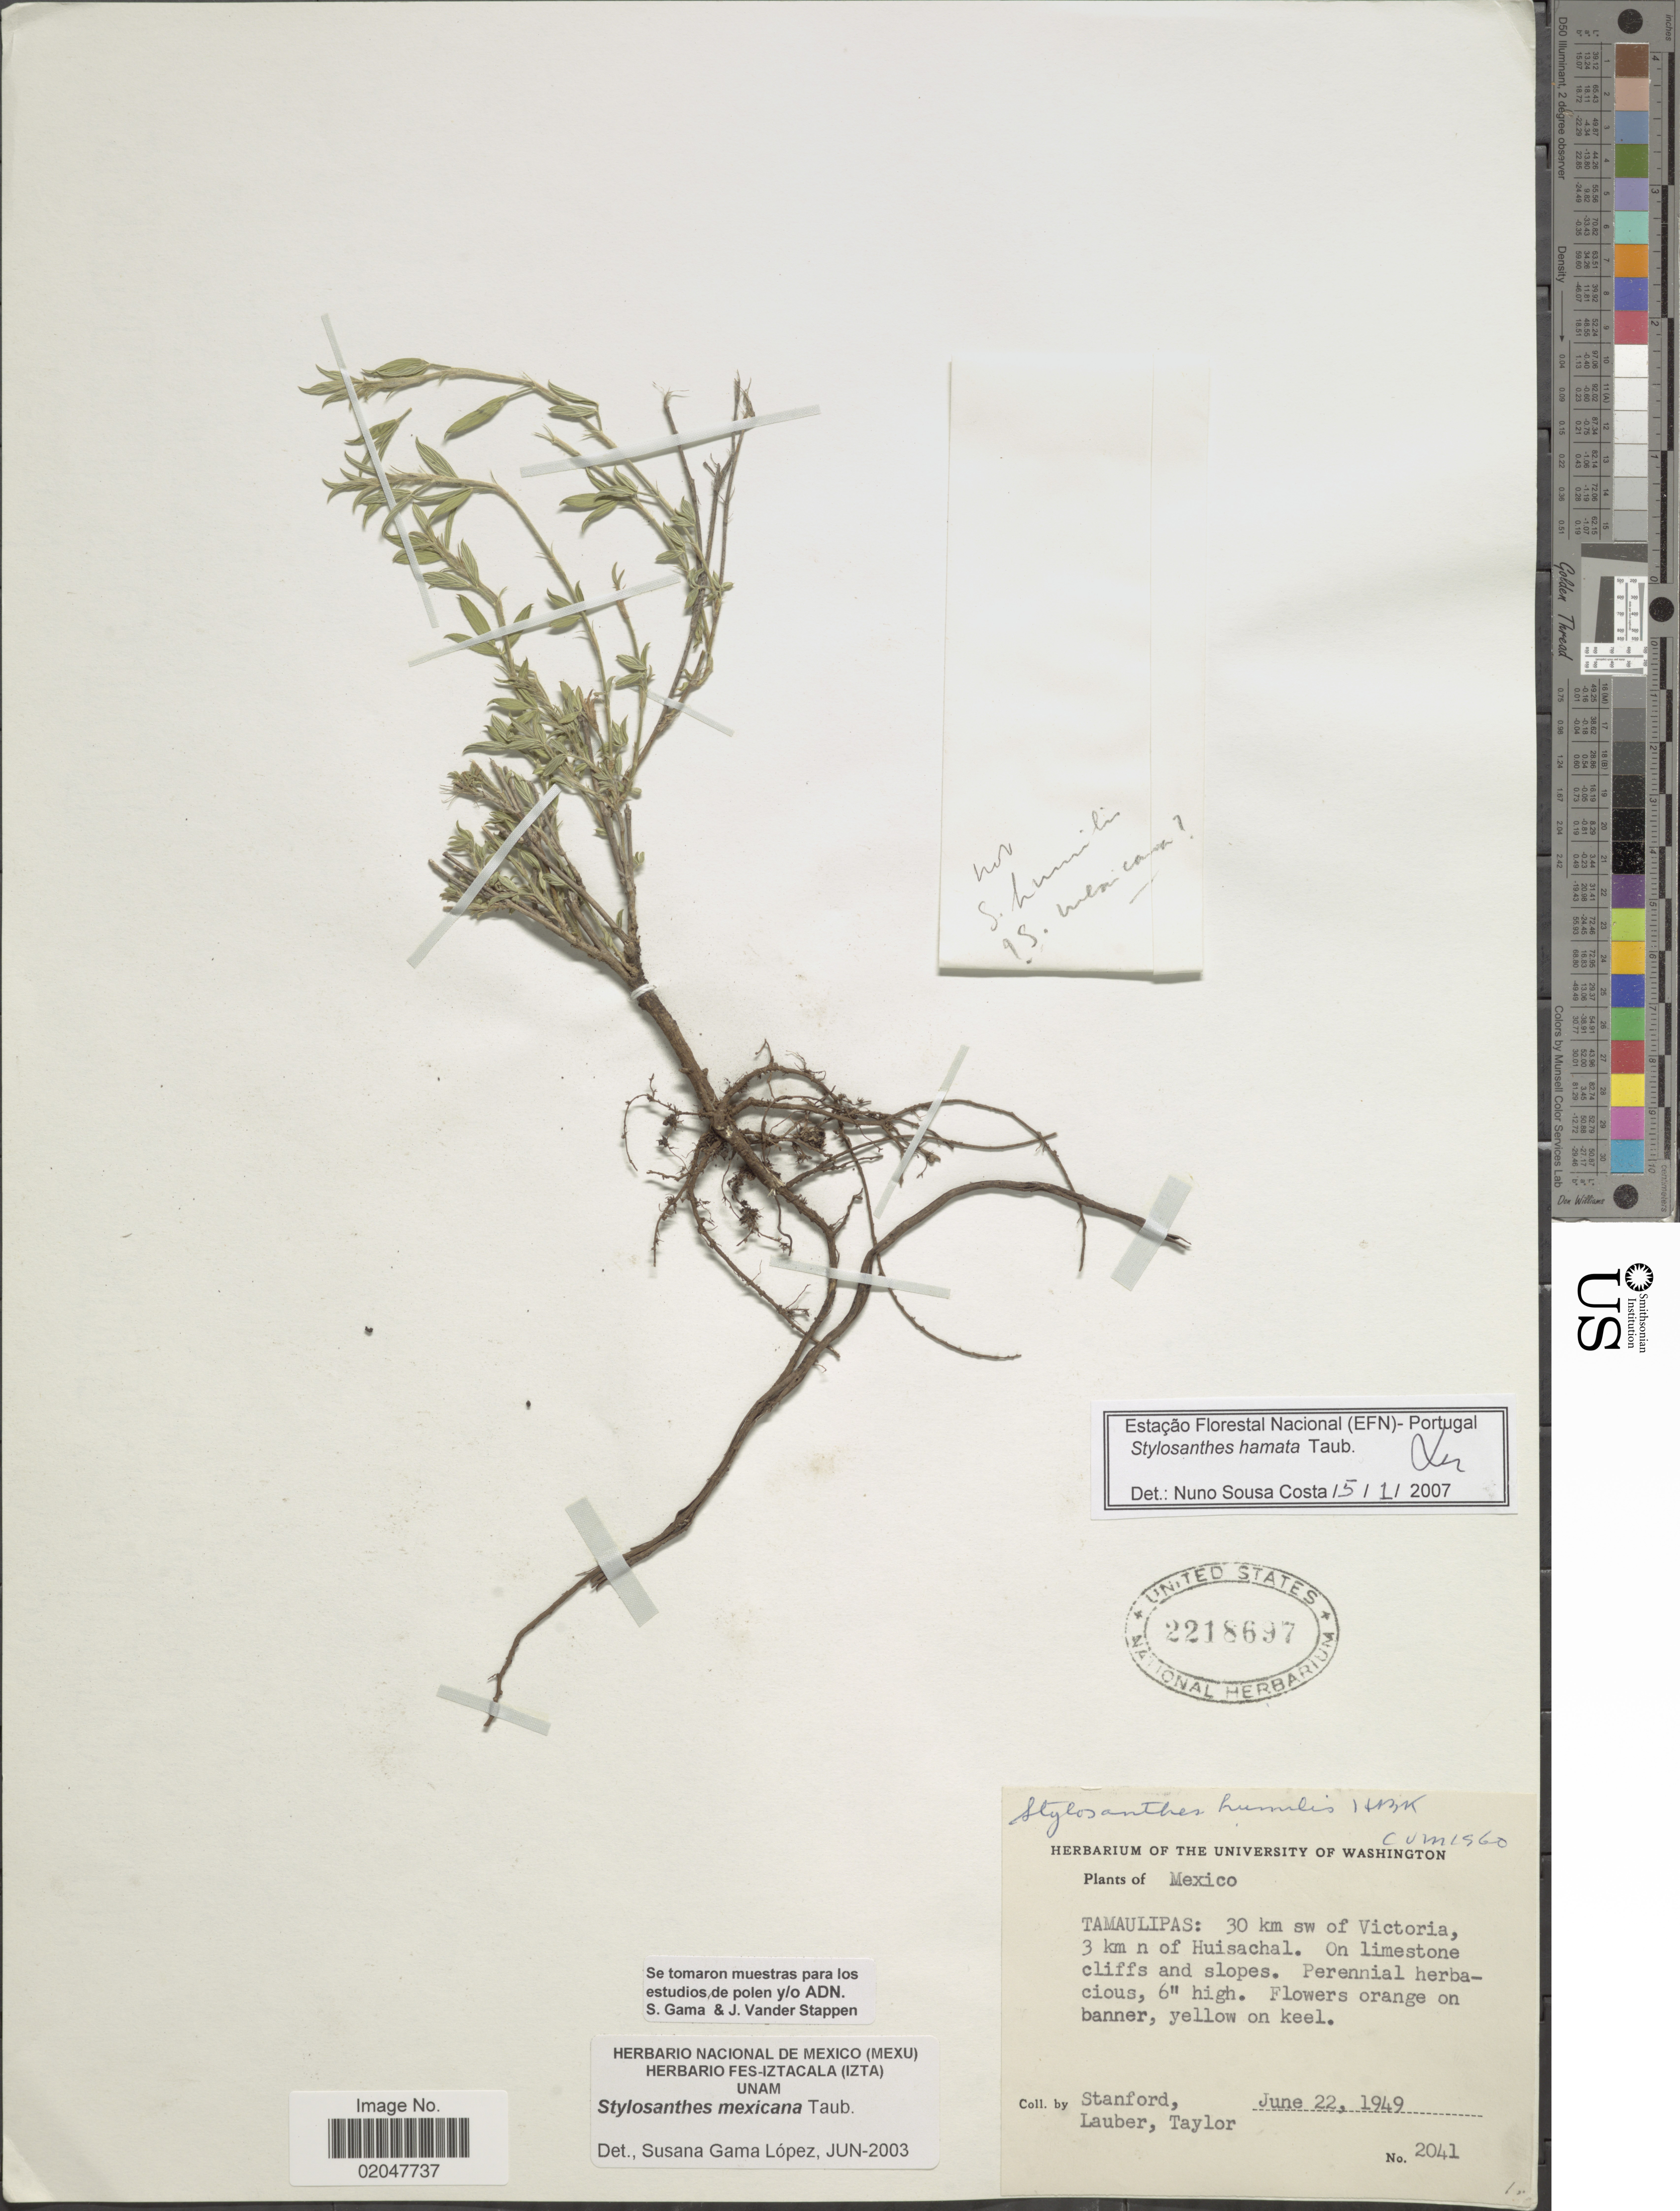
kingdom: Plantae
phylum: Tracheophyta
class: Magnoliopsida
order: Fabales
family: Fabaceae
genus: Stylosanthes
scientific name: Stylosanthes hamata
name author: (L.) Taub.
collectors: -. Stanford, -. Lauber & -. Taylor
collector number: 2041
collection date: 1949-06-22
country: Mexico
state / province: Tamaulipas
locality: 30 km sw of Victoria, 3 km n of Huisachal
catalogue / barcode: US 2218697